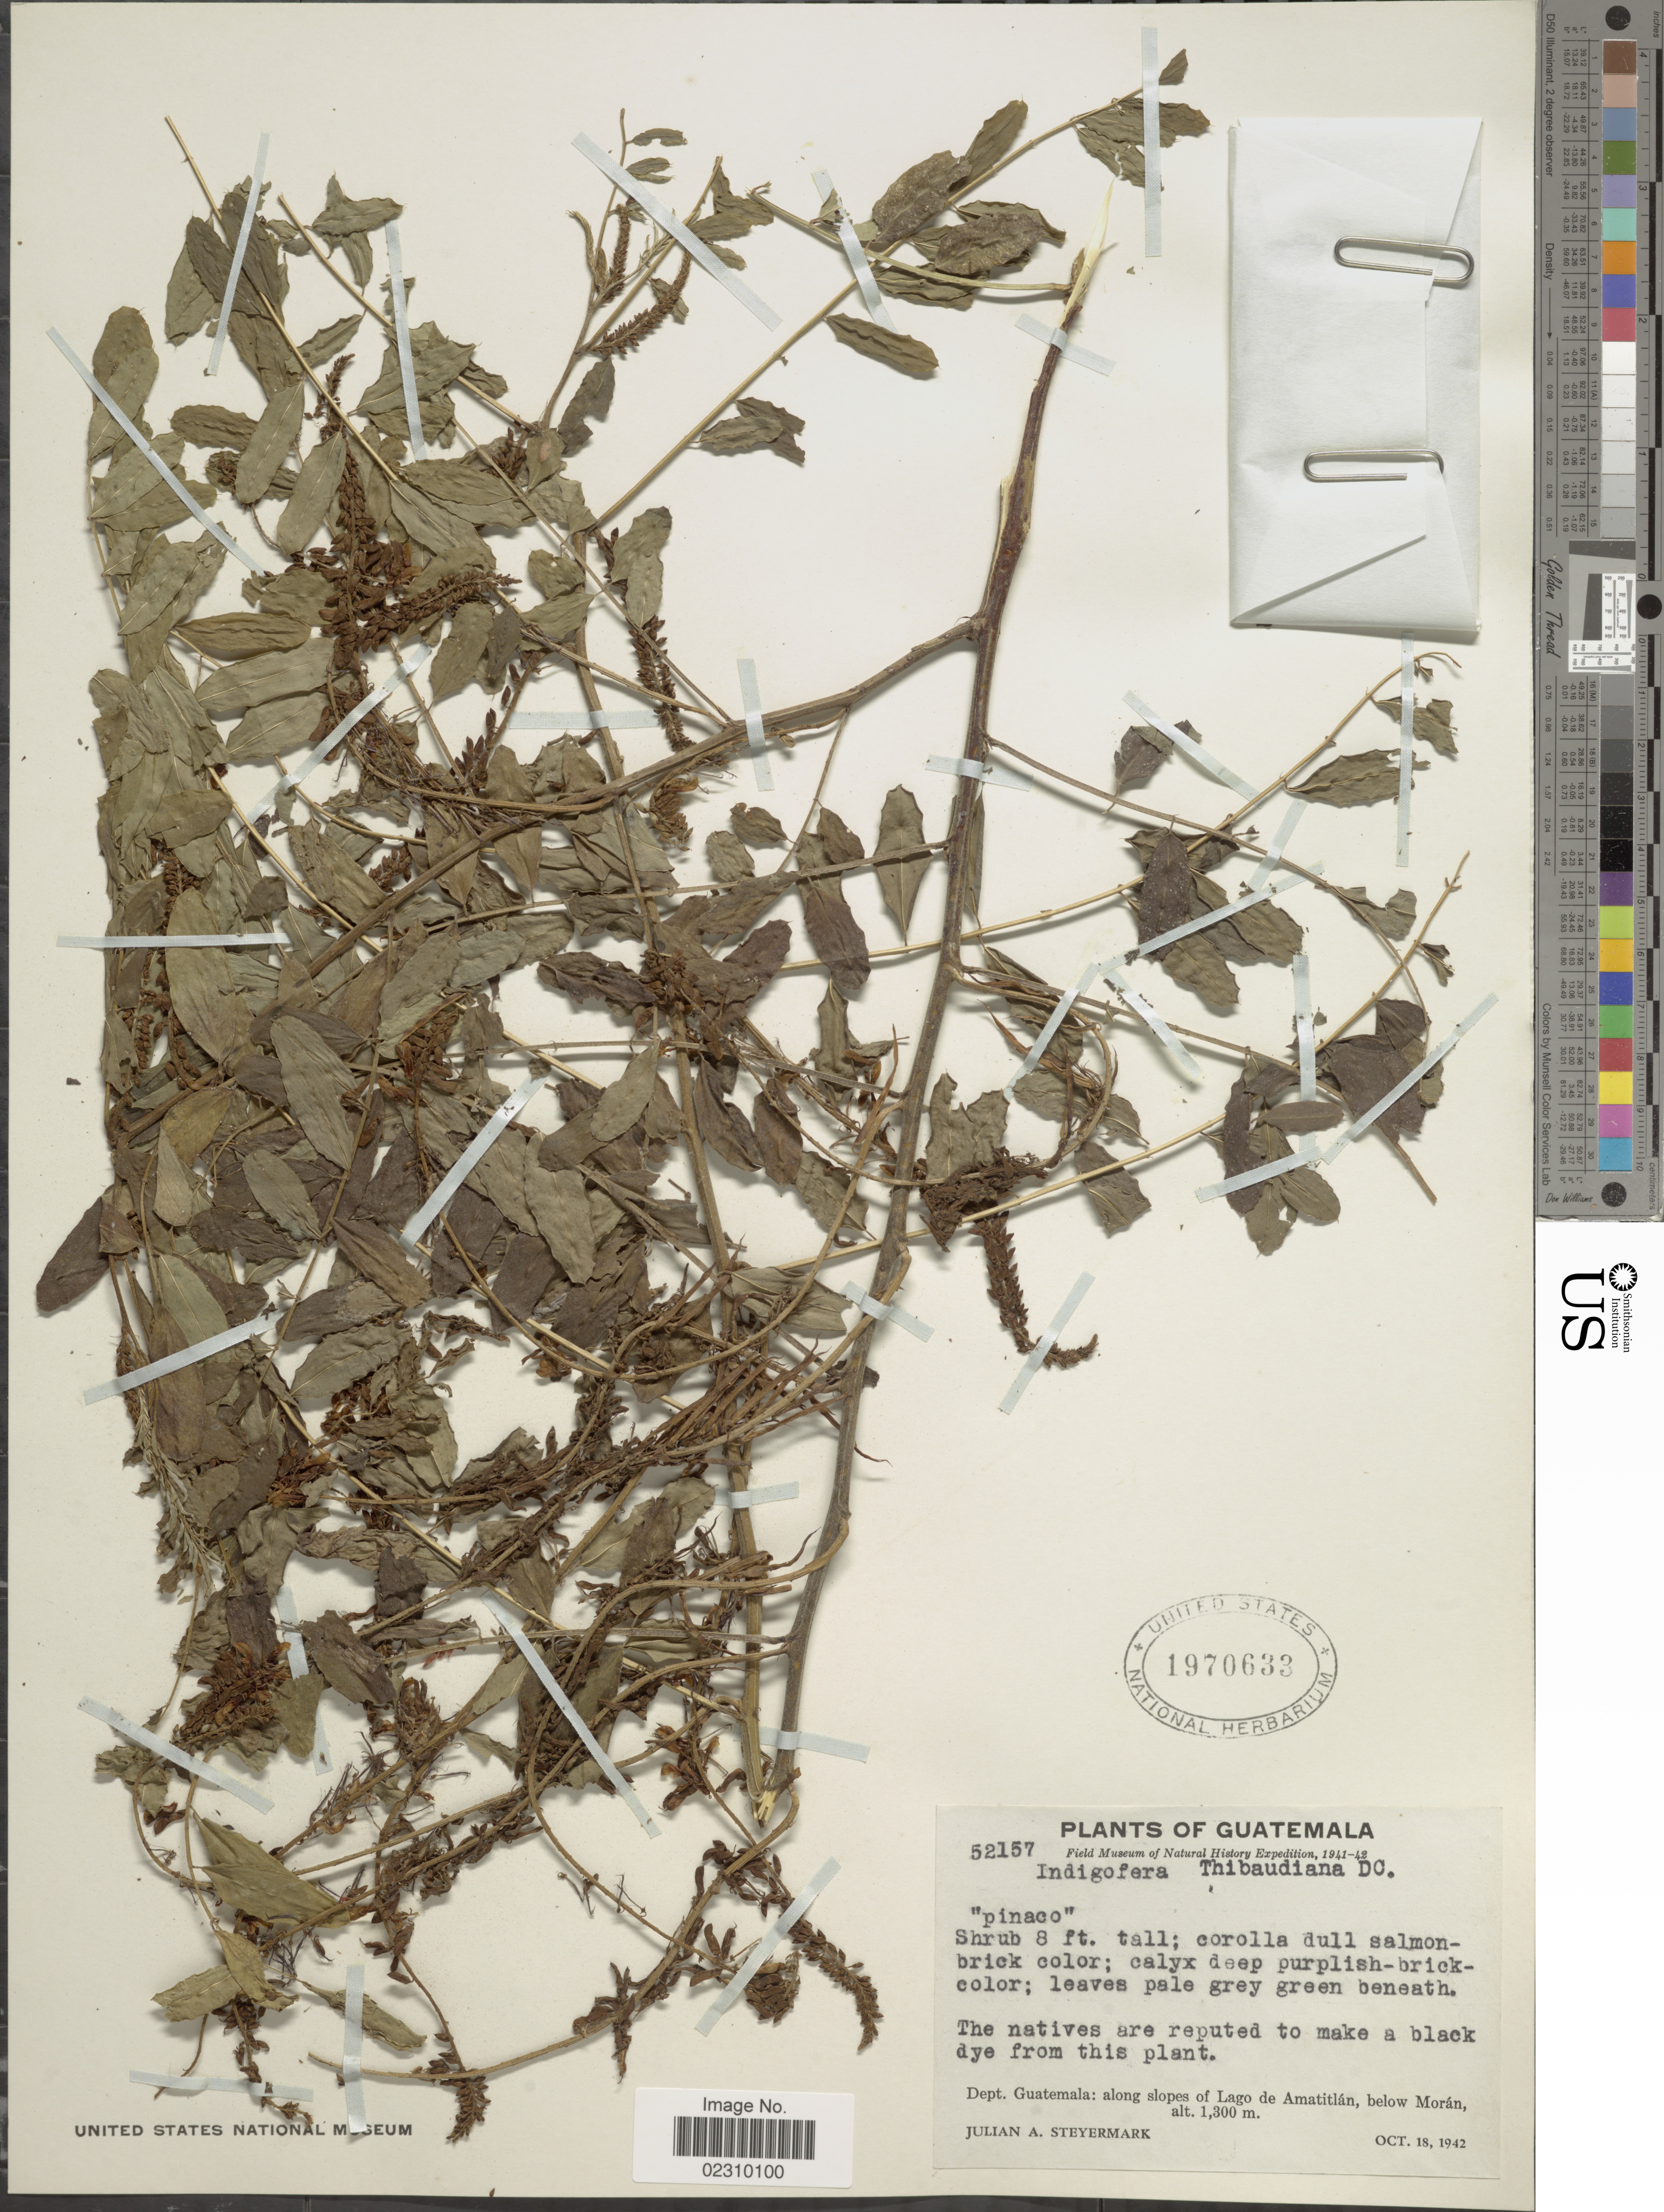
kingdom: Plantae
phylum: Tracheophyta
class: Magnoliopsida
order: Fabales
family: Fabaceae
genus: Indigofera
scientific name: Indigofera thibaudiana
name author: DC.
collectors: J. Steyermark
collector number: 52157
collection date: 1942-10-18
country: Guatemala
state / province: Guatemala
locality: Along slopes of Lago de Amatitlan, below Moran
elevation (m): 1300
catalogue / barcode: US 1970633